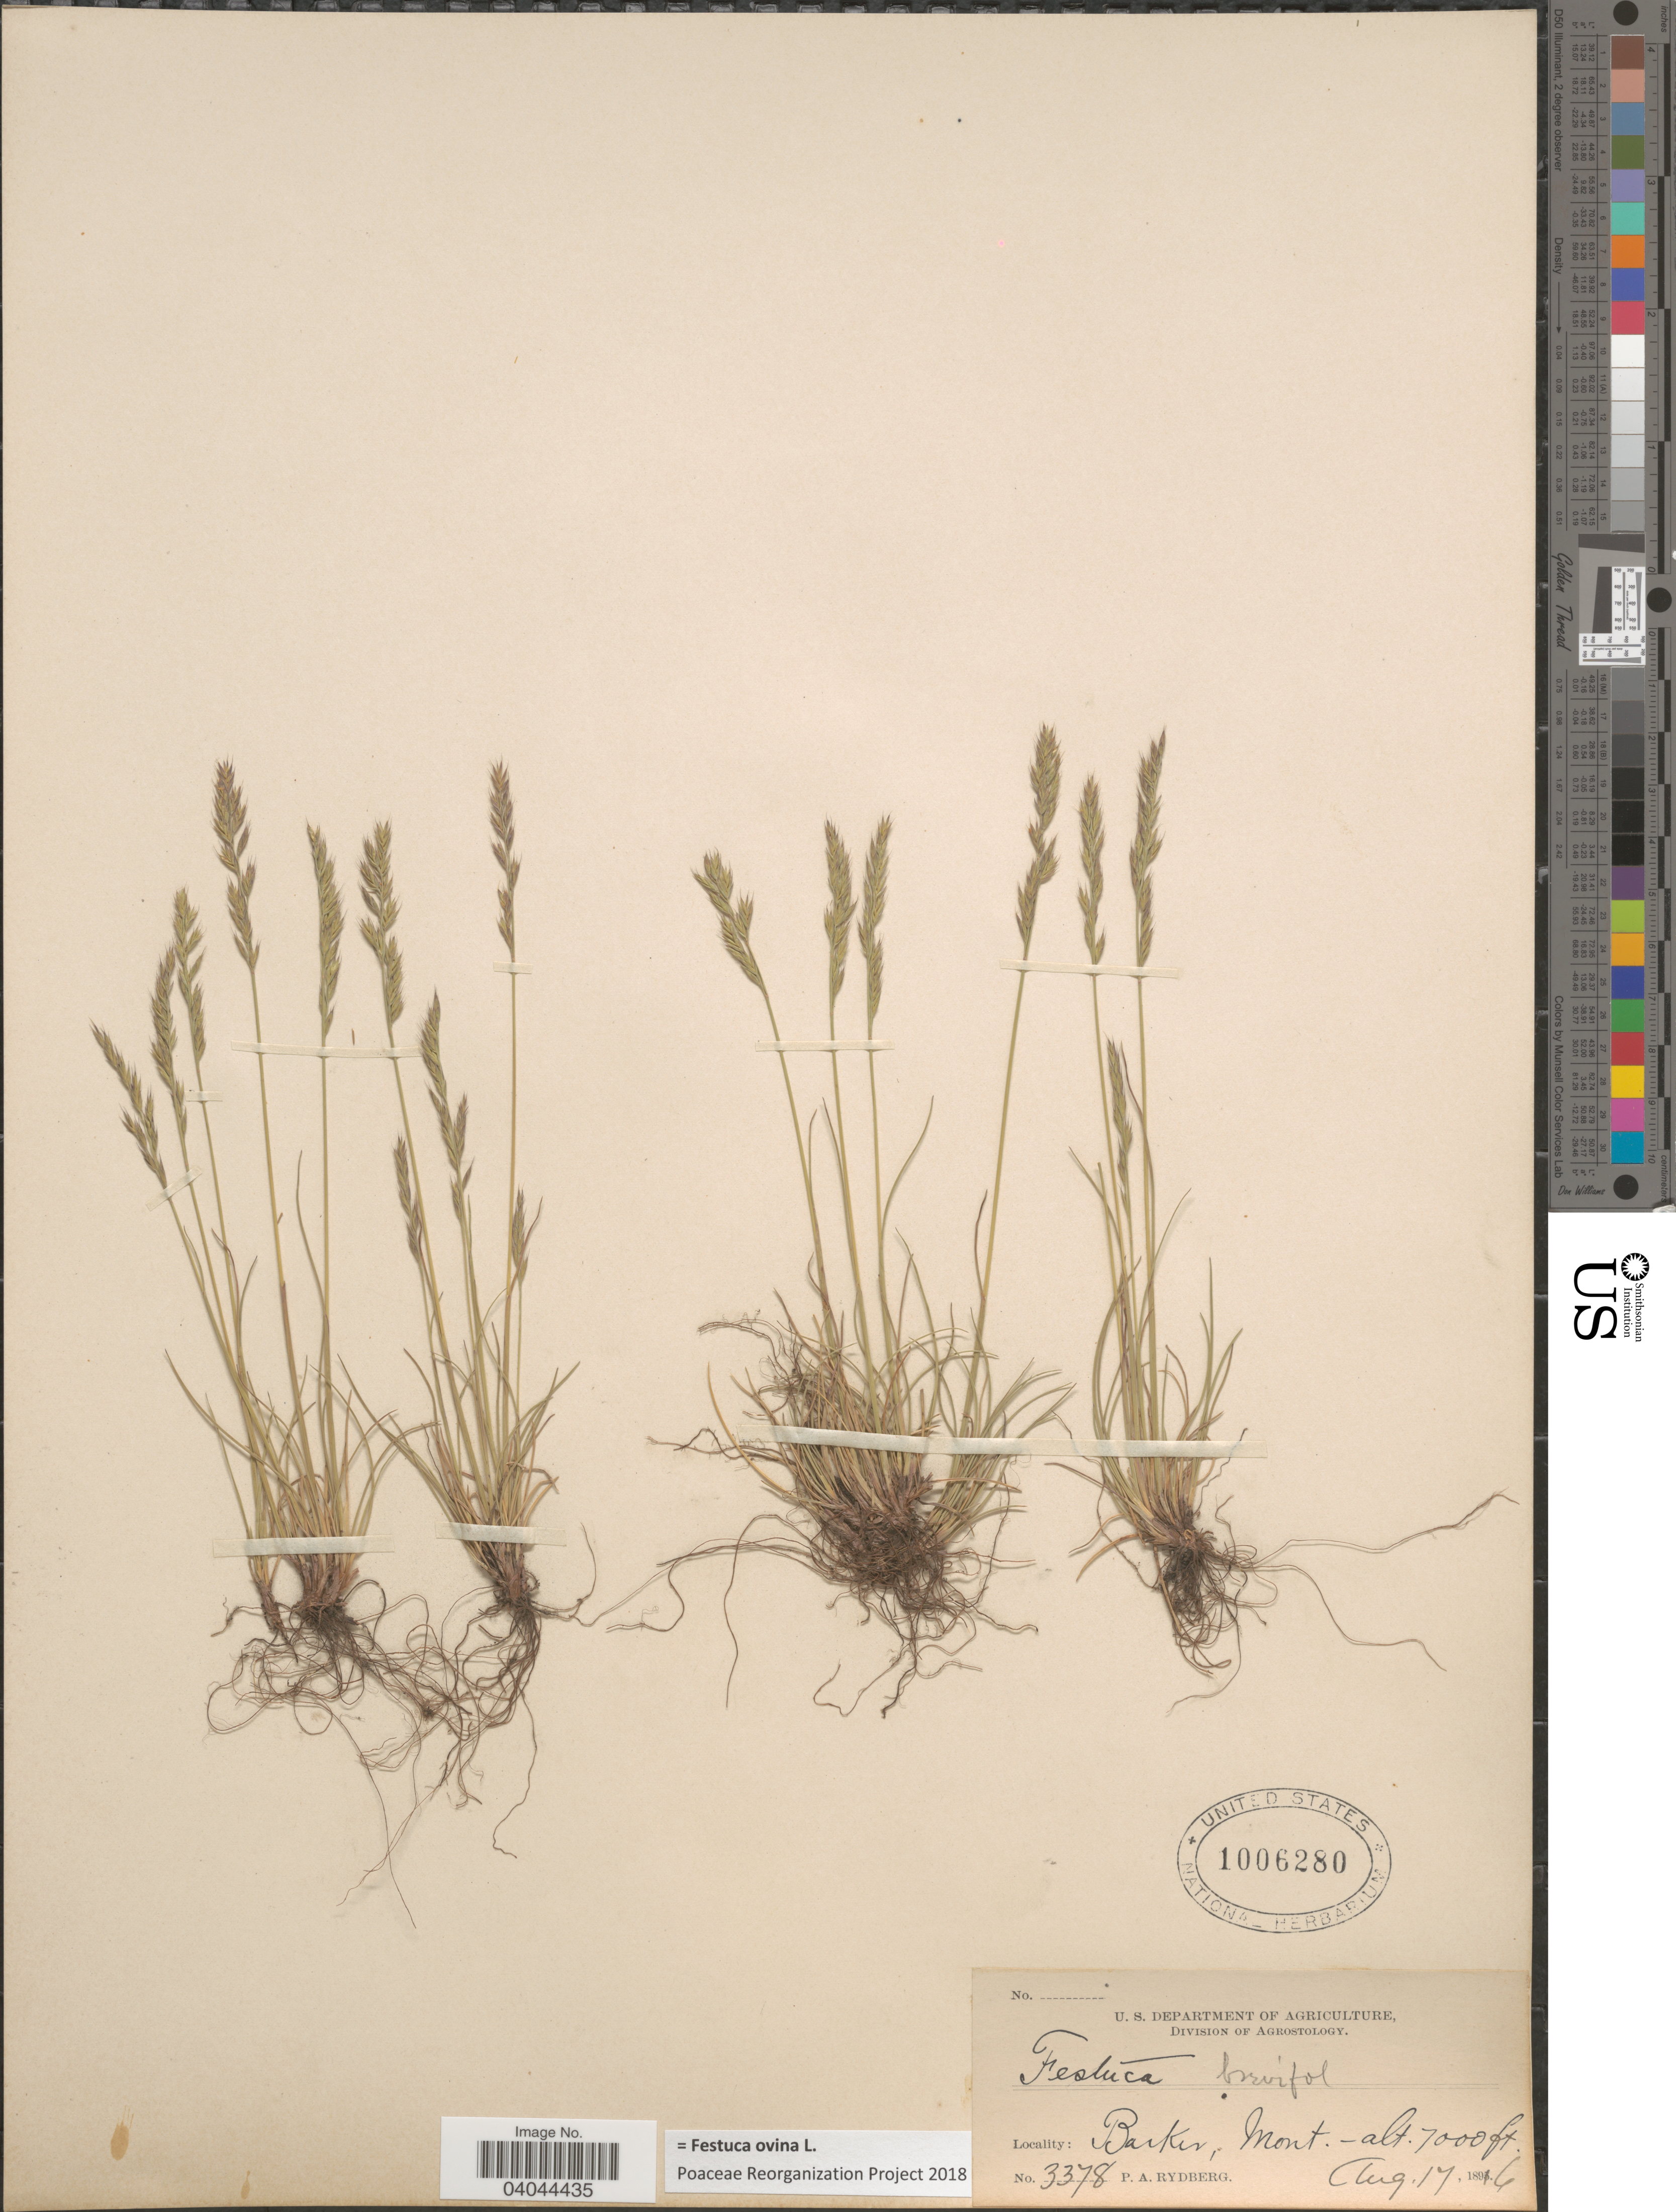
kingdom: Plantae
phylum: Tracheophyta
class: Liliopsida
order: Poales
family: Poaceae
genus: Festuca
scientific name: Festuca ovina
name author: L.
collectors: P. A. Rydberg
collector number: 3378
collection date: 1896-08-17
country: United States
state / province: Montana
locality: Barker.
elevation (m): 2134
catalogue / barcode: US 1006280